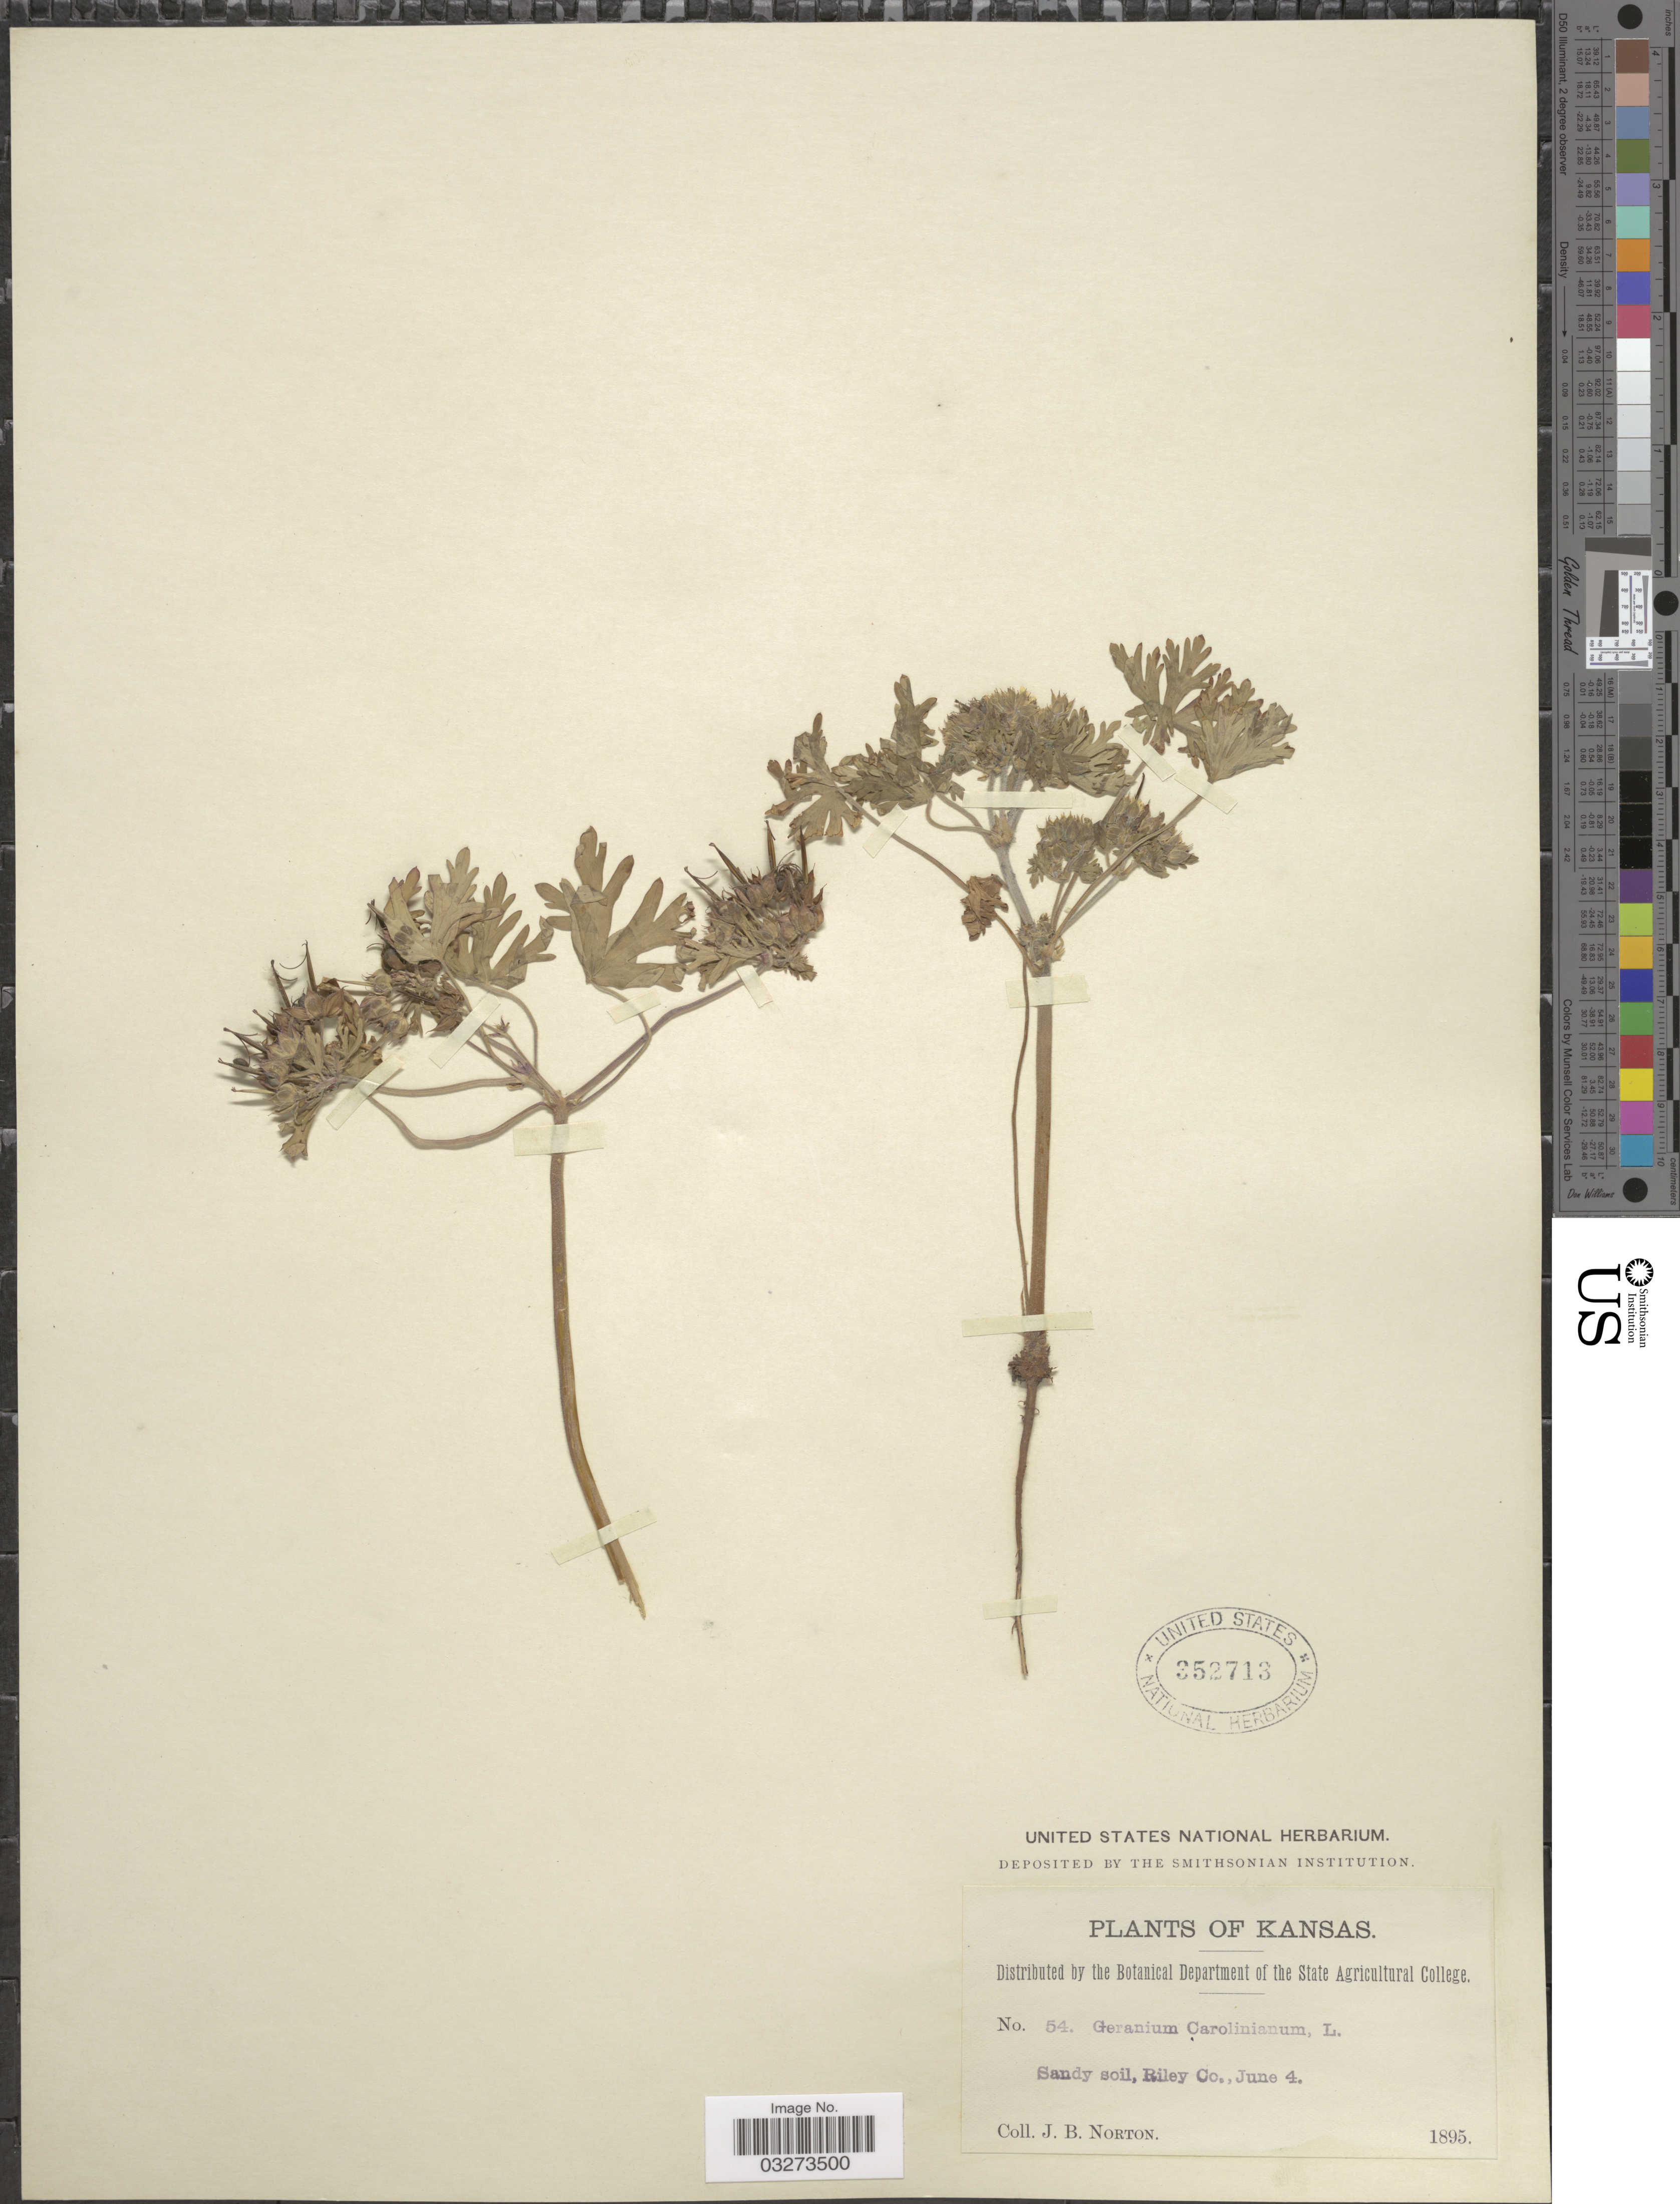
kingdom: Plantae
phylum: Tracheophyta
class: Magnoliopsida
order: Geraniales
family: Geraniaceae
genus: Geranium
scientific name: Geranium carolinianum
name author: L.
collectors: J. B. Norton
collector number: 54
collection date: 1895-06-04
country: United States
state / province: Kansas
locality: Riley Co.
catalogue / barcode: US 352713